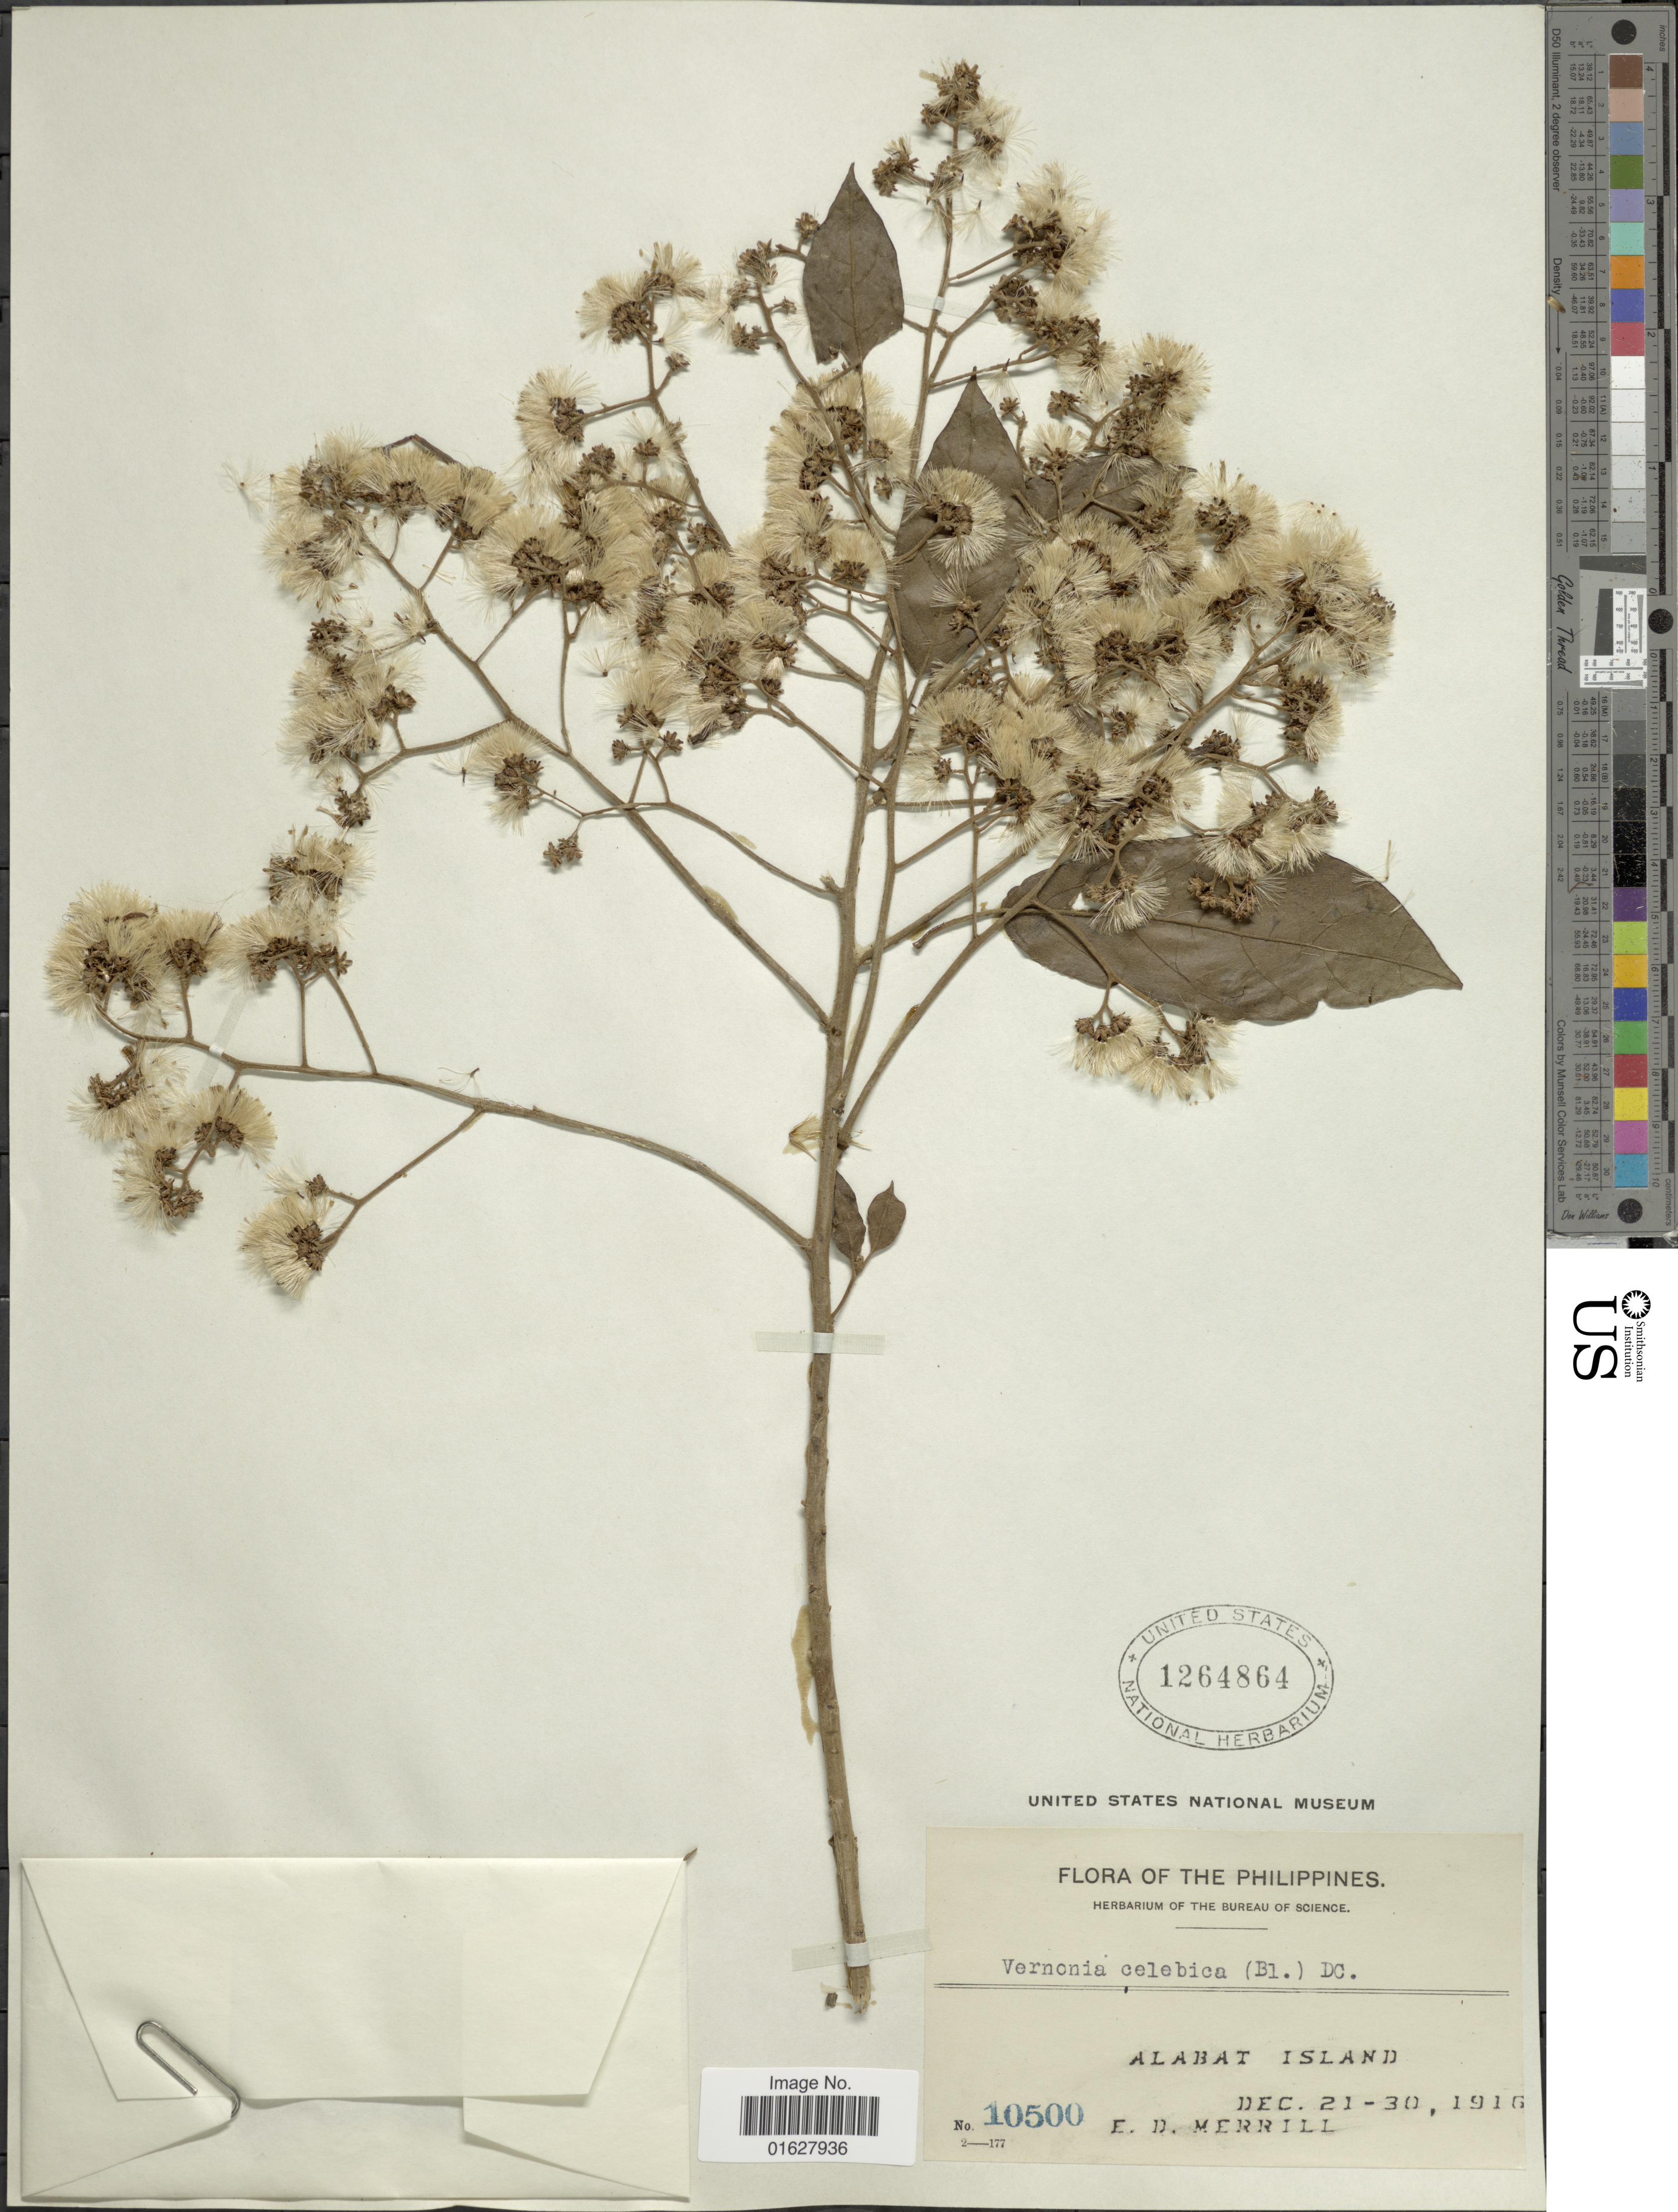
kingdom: Plantae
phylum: Tracheophyta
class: Magnoliopsida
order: Asterales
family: Asteraceae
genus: Strobocalyx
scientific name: Strobocalyx arborea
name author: (Buch.-Ham.) Sch. Bip.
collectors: E. D. Merrill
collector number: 10500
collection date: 1916-12-21/1916-12-30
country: Philippines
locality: The Philippines. Alabat Island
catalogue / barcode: US 1264864